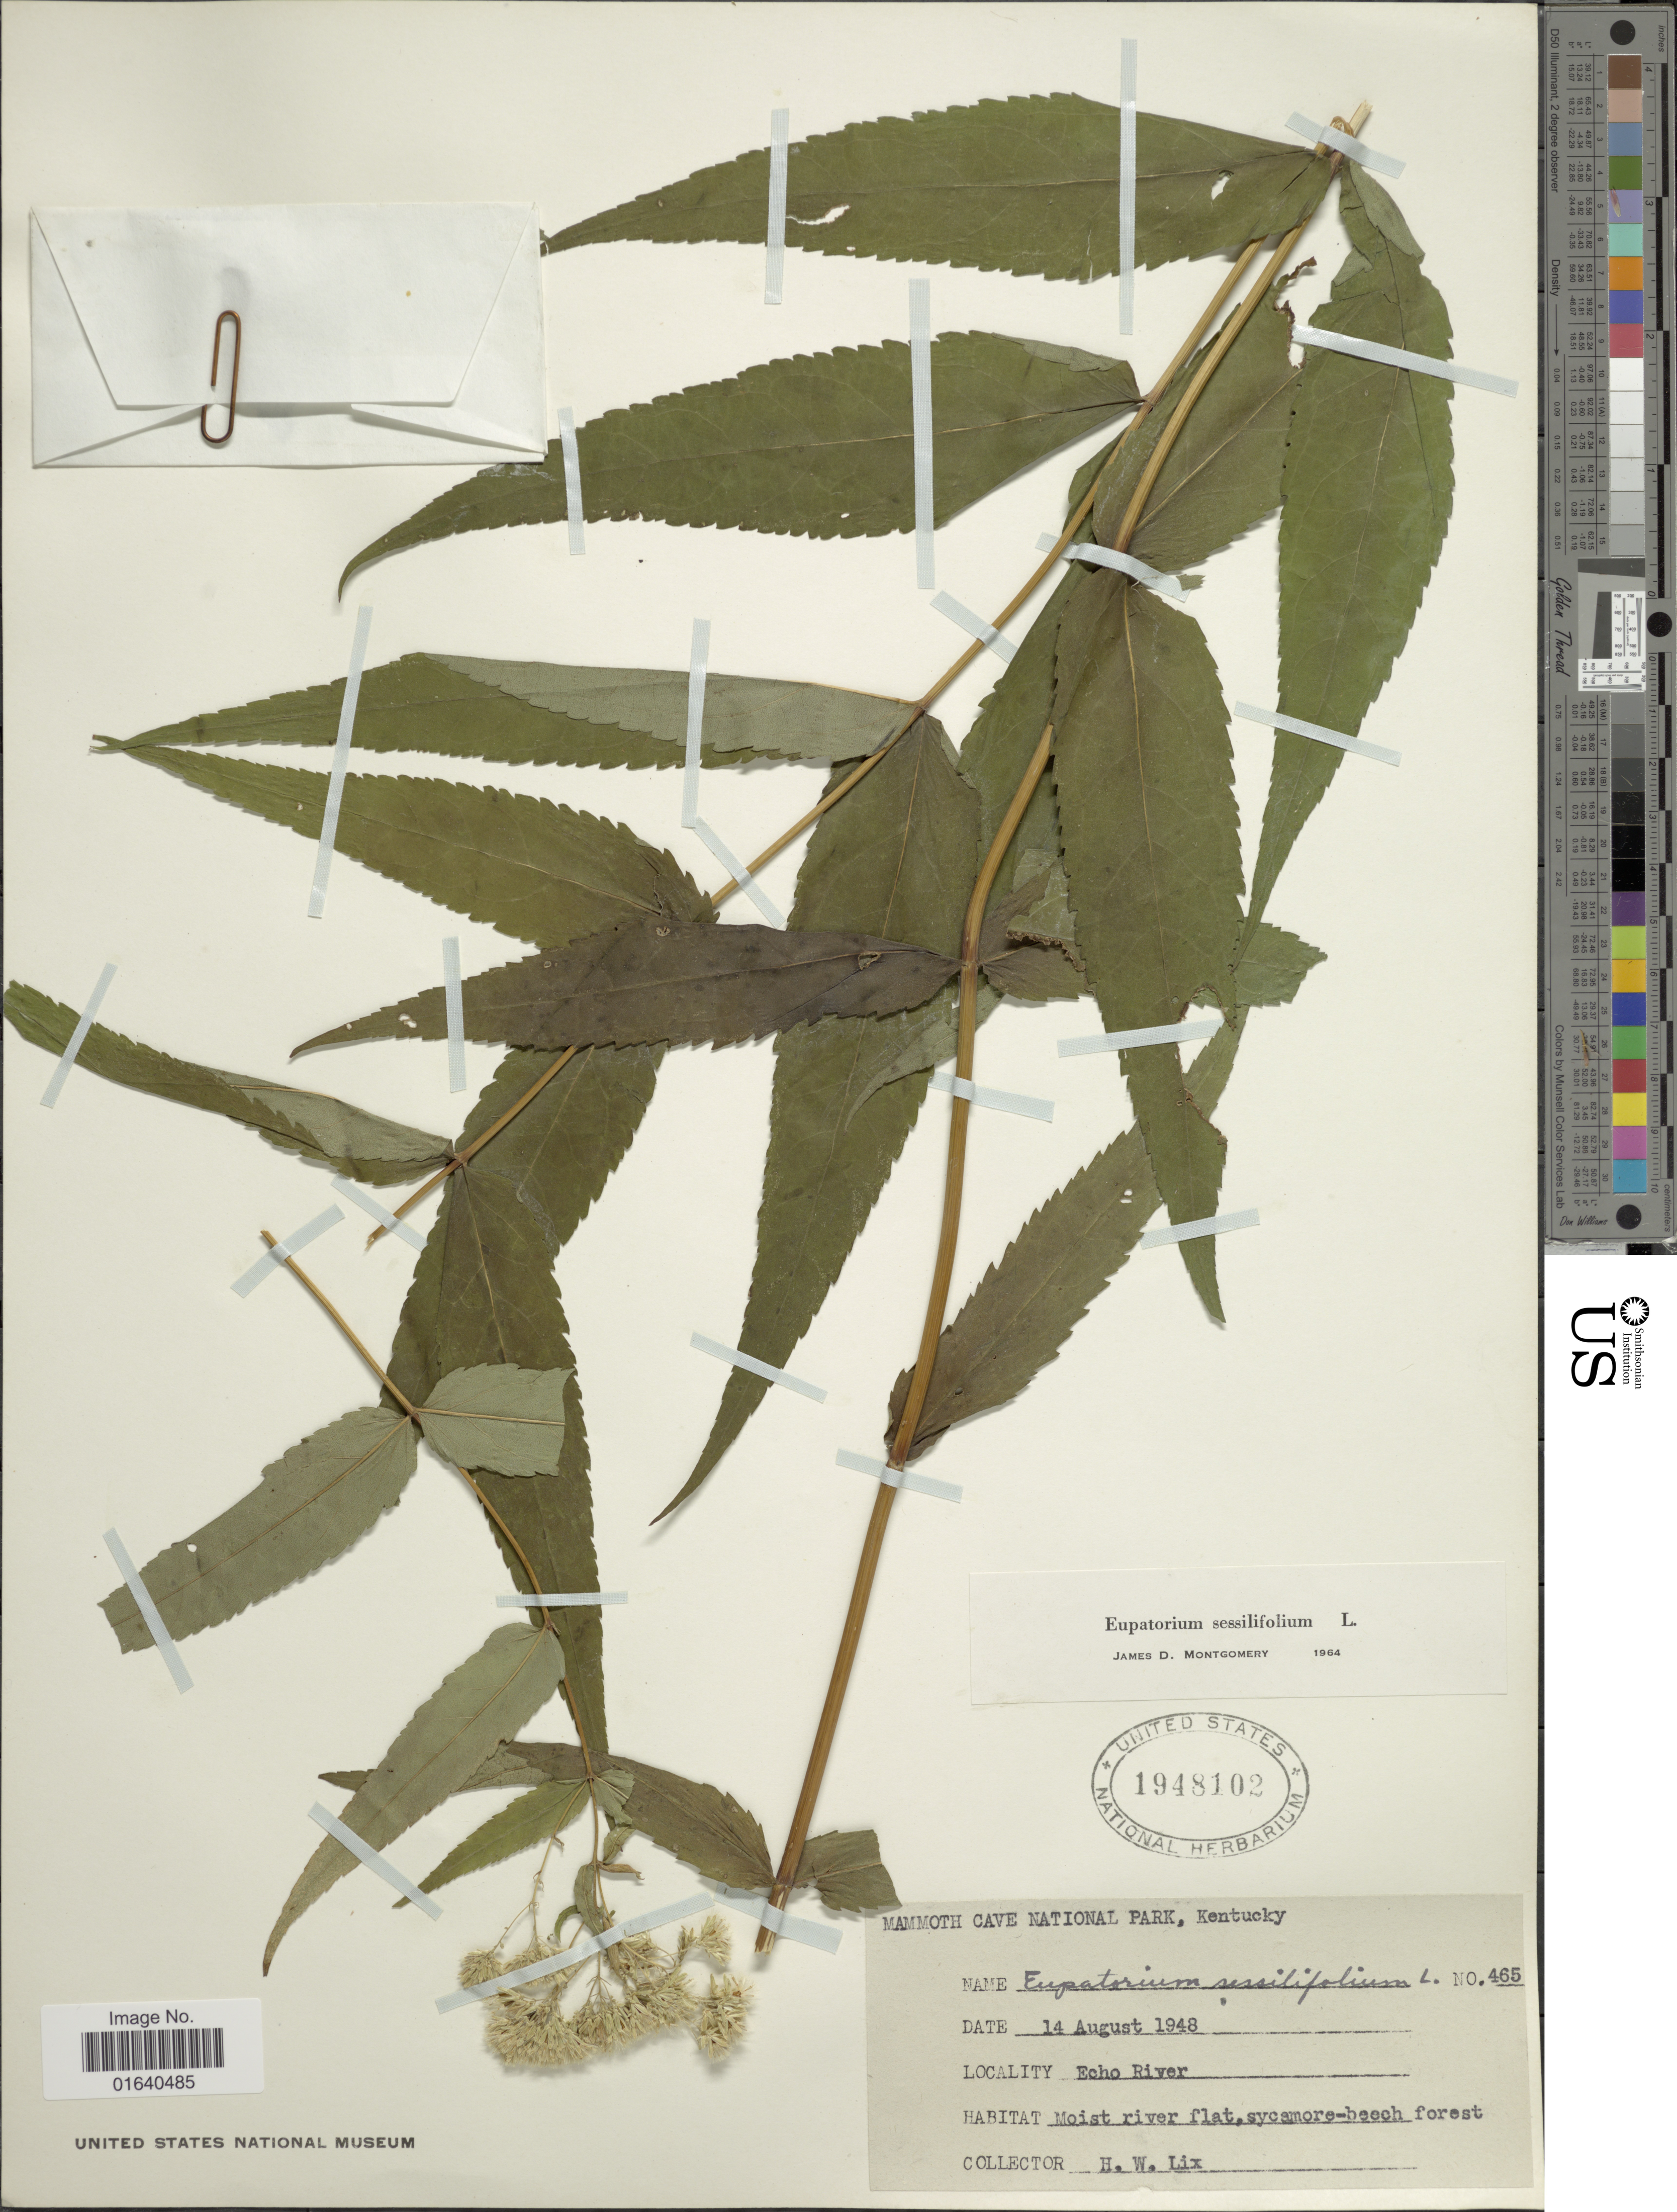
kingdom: Plantae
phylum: Tracheophyta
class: Magnoliopsida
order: Asterales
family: Asteraceae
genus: Eupatorium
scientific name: Eupatorium sessilifolium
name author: L.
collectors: H. W. Lix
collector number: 465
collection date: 1948-08-14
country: United States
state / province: Kentucky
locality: Mammoth Cave National Park, Echo River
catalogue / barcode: US 1948102